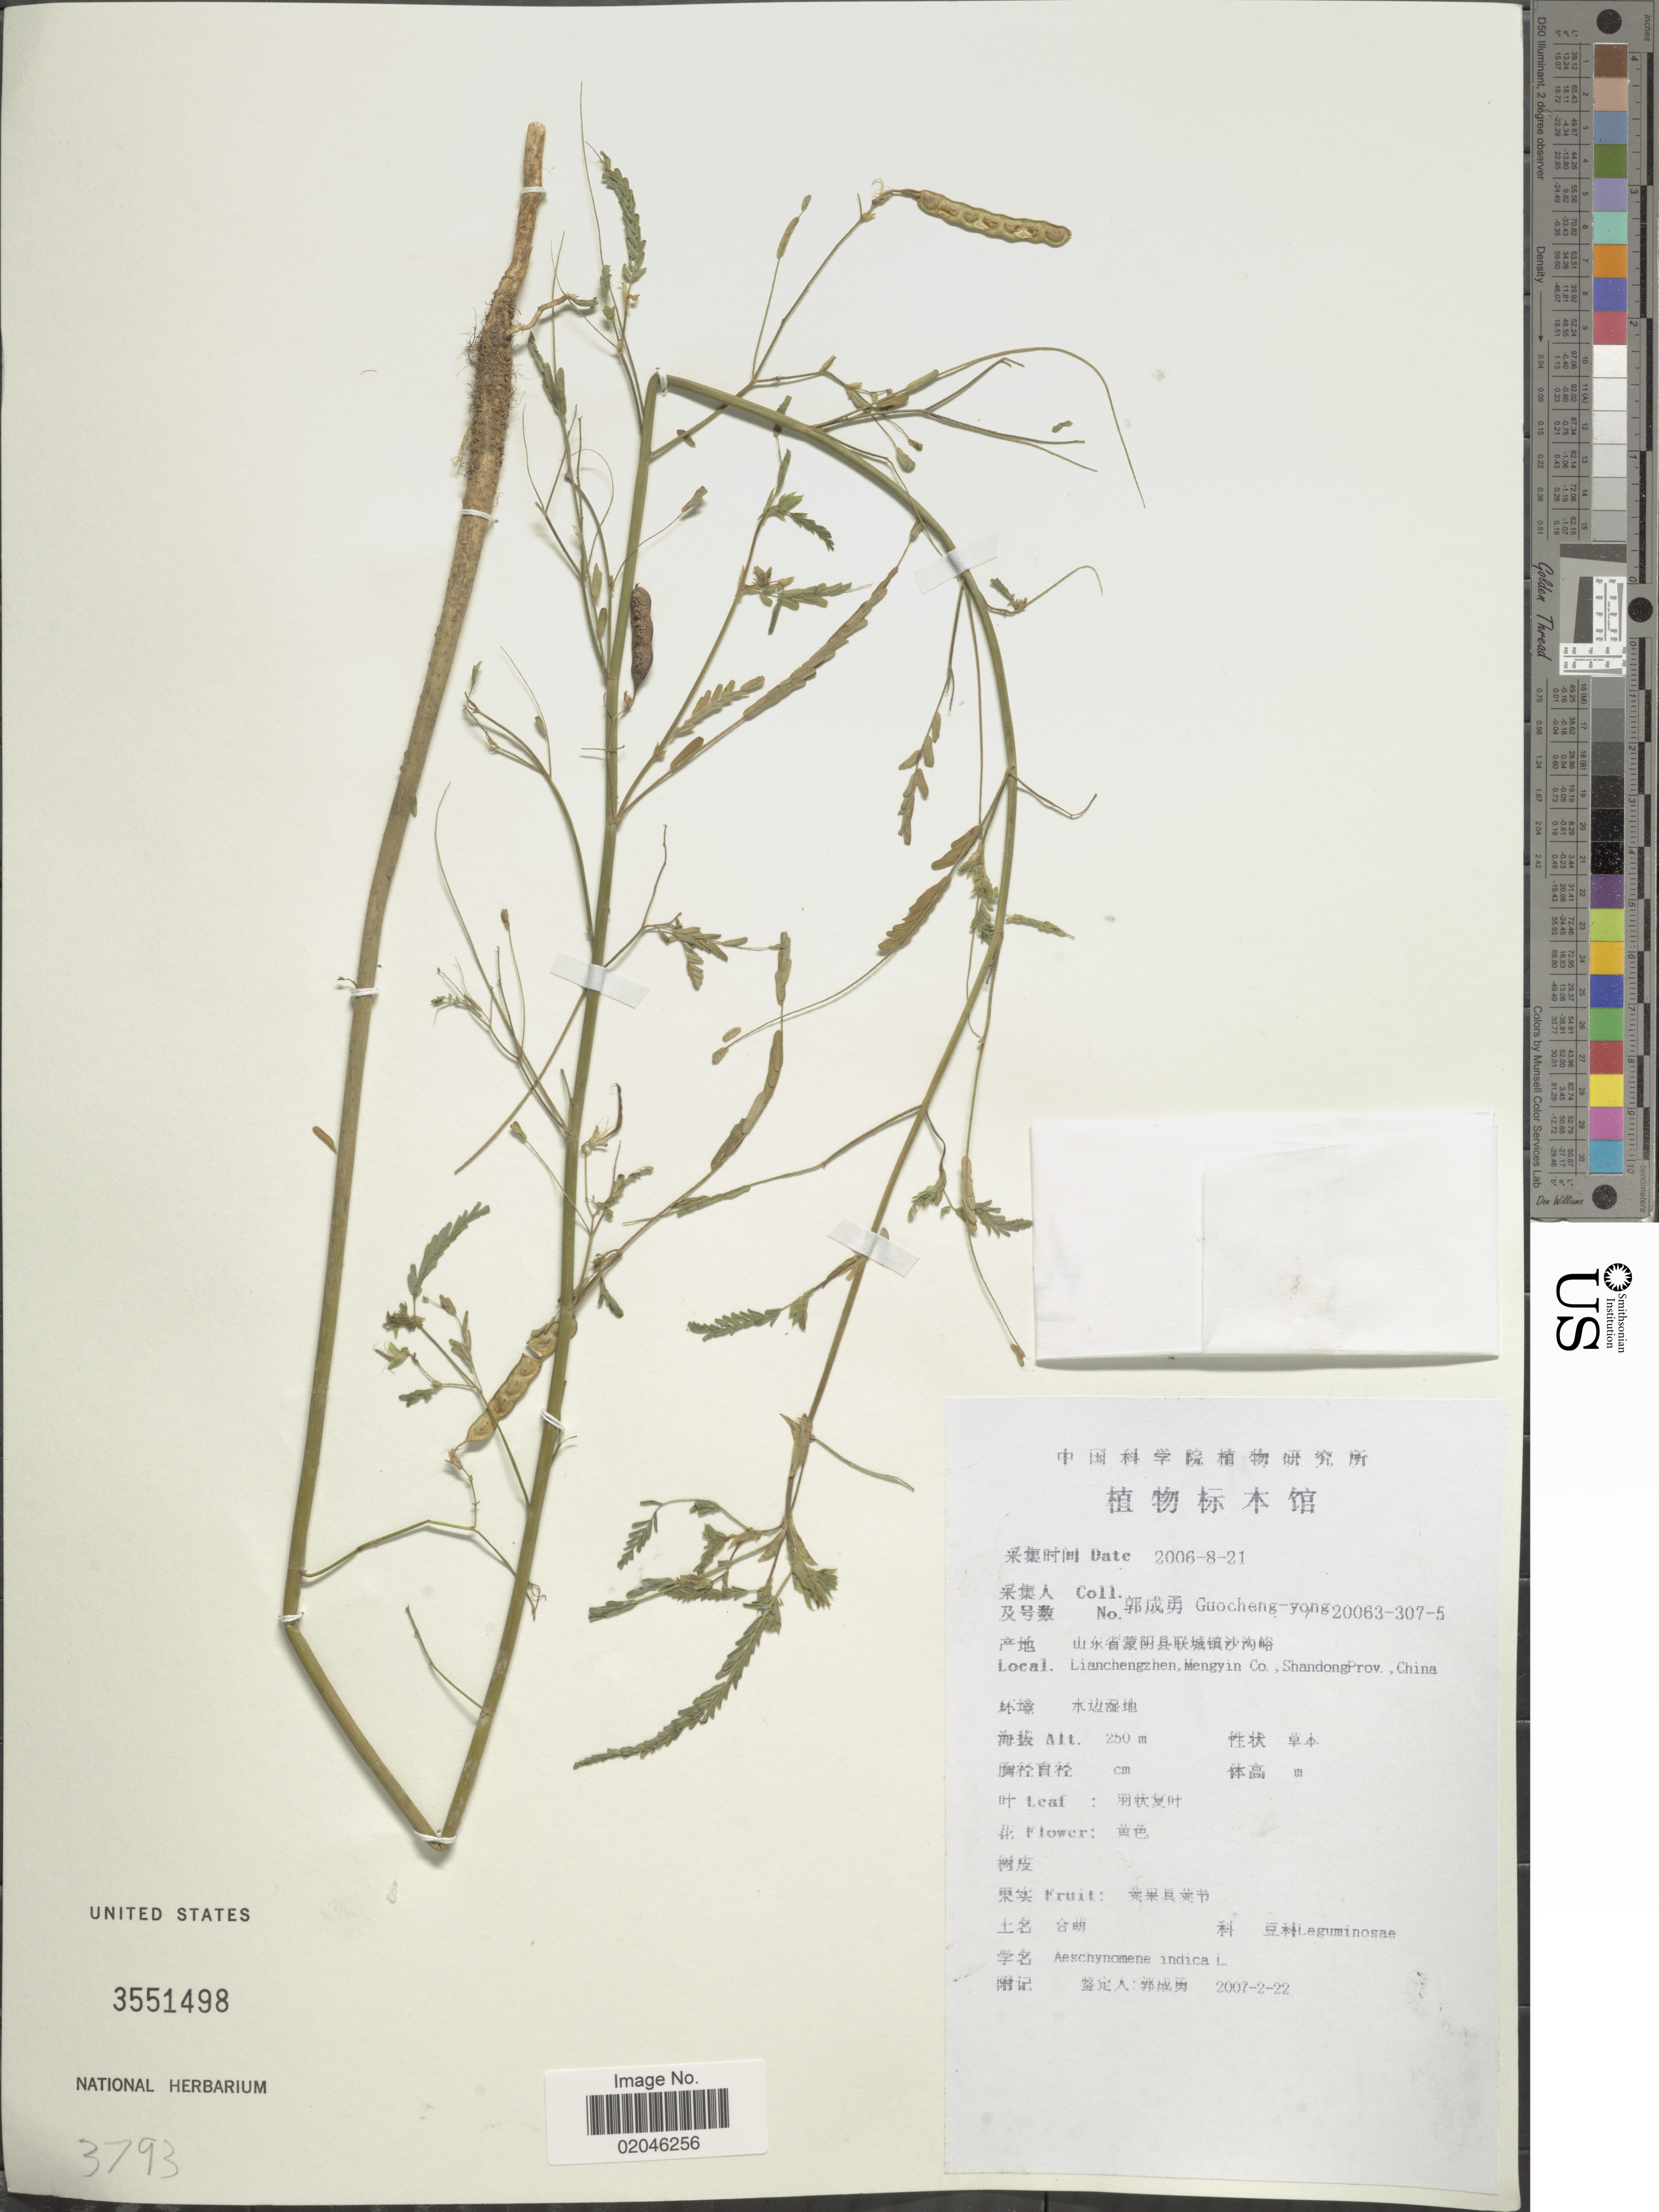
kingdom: Plantae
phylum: Tracheophyta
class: Magnoliopsida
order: Fabales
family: Fabaceae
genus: Aeschynomene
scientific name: Aeschynomene indica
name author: L.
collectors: Guo cheng-yong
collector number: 20063-307-5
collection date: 2006-08-21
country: China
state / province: Shandong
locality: Liangchenzhen, Mengyin Co.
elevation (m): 250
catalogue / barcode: US 3551498